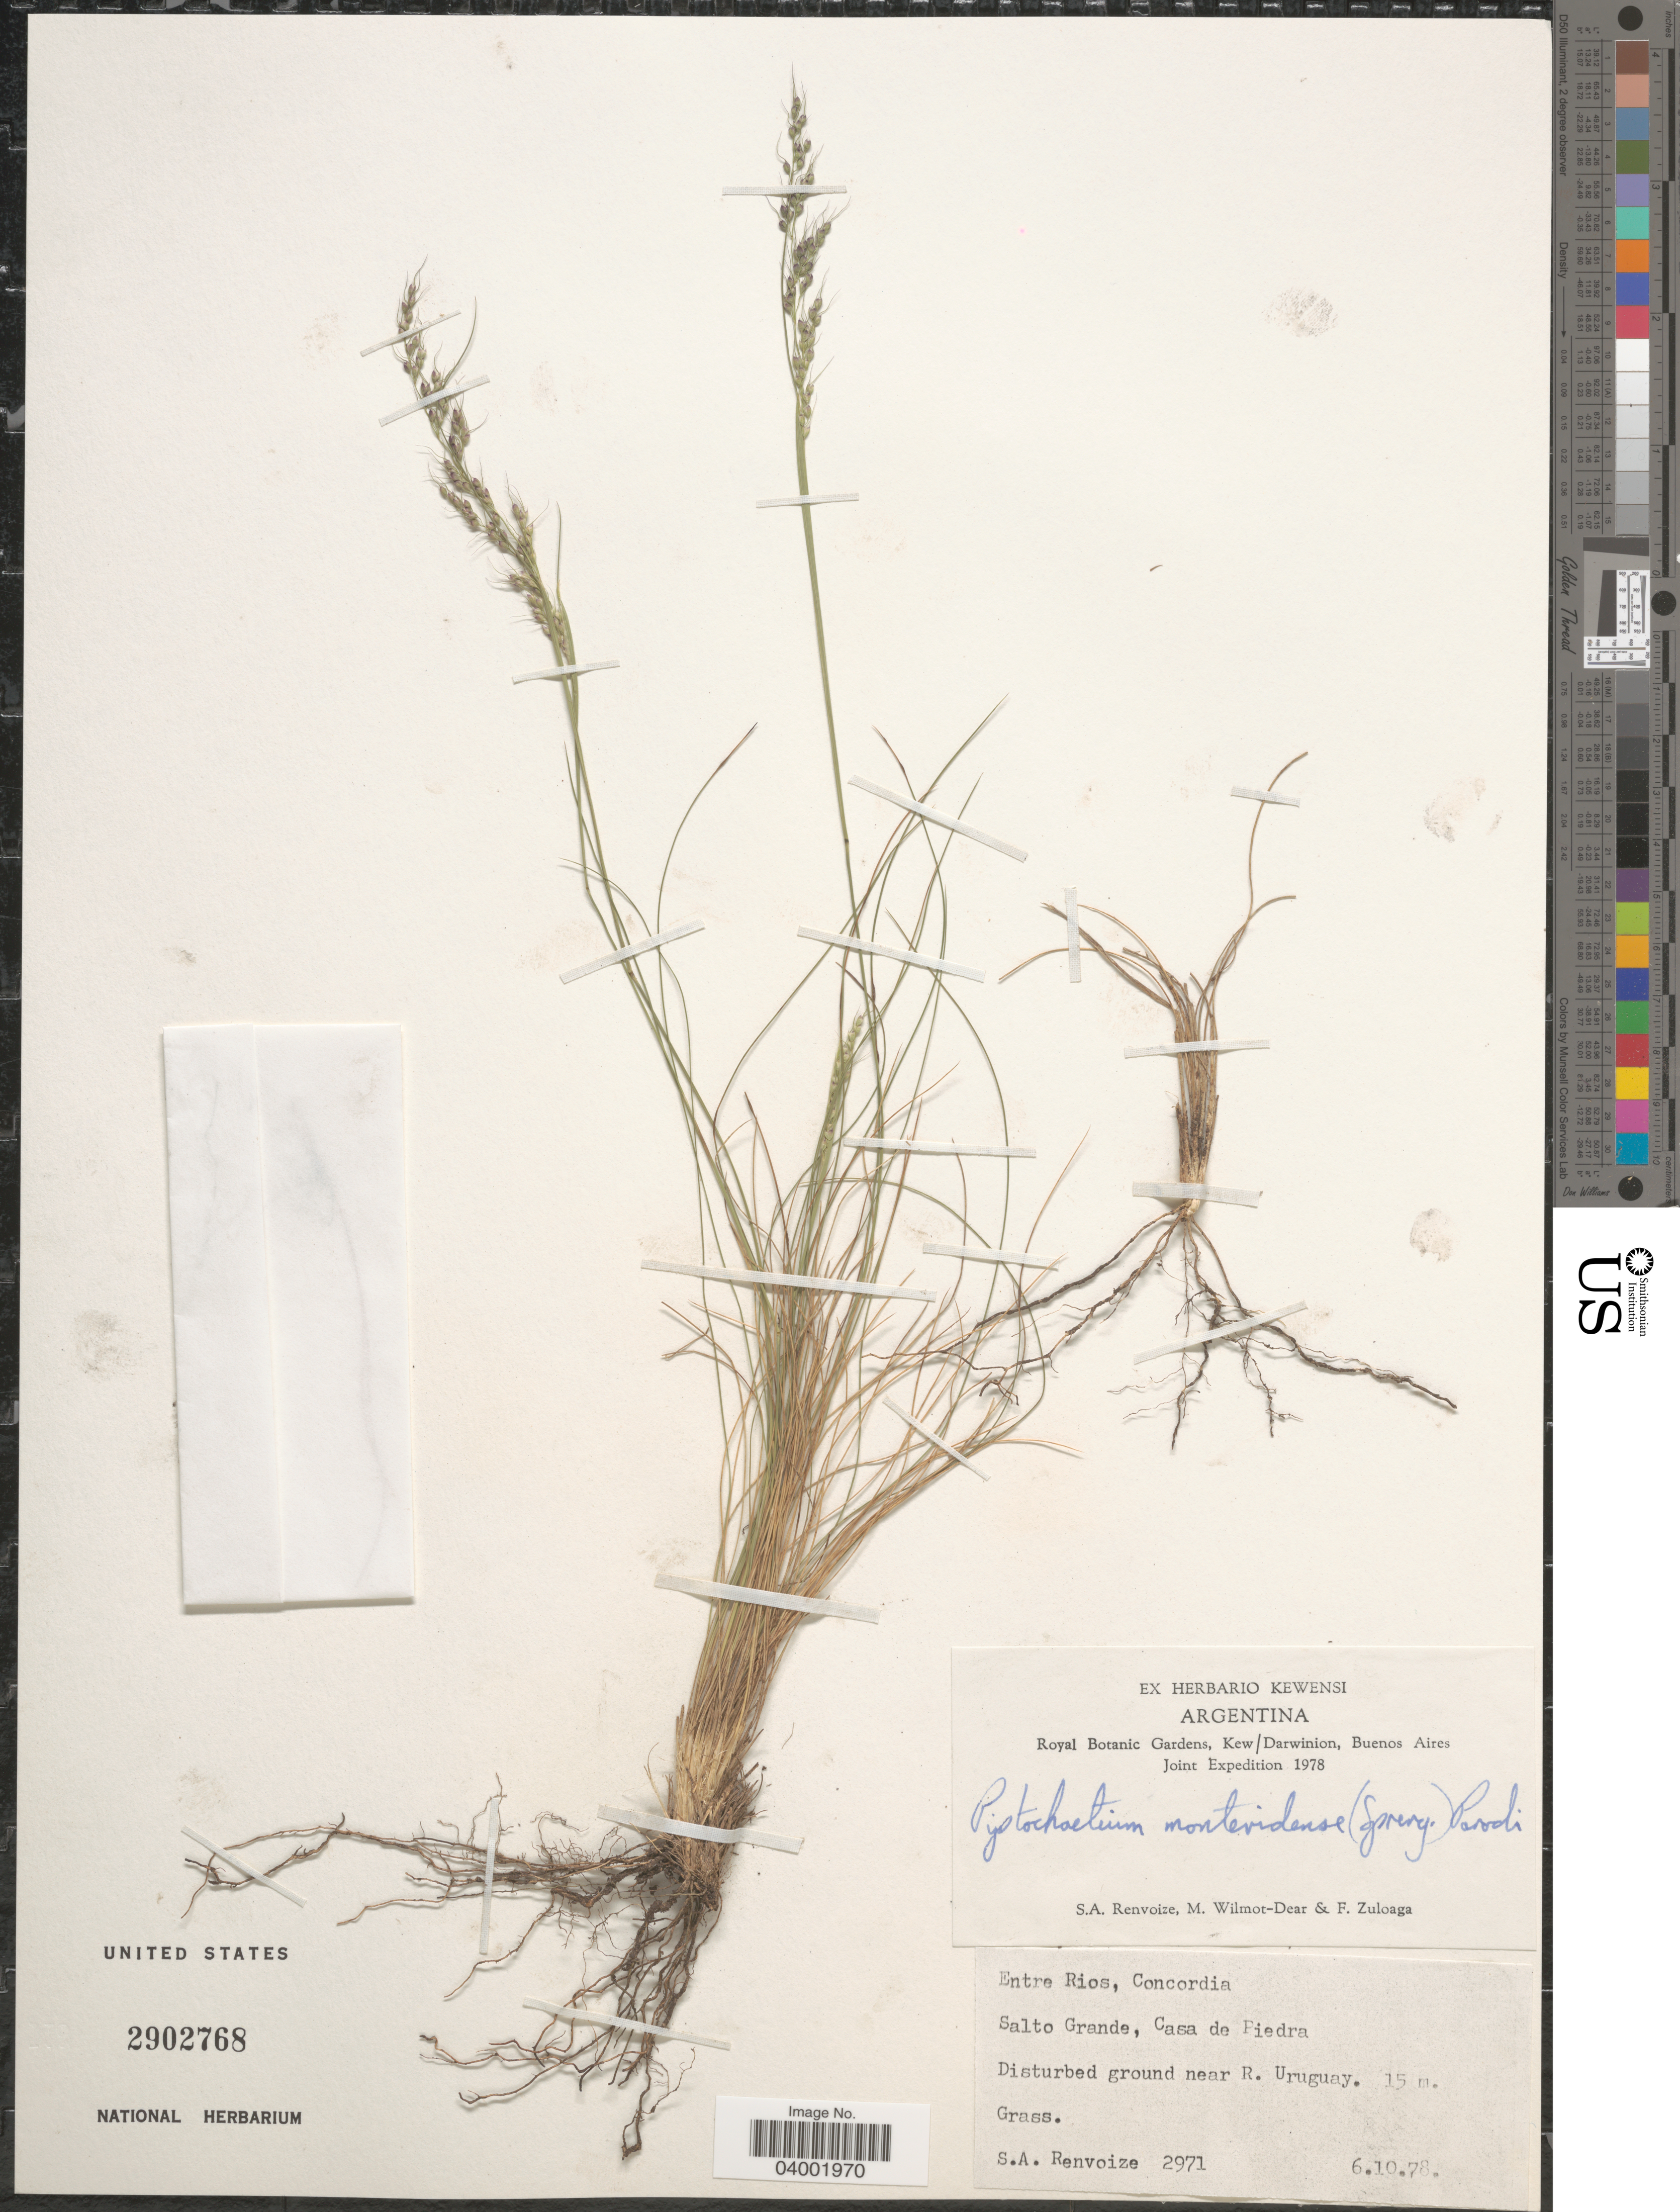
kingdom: Plantae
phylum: Tracheophyta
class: Liliopsida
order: Poales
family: Poaceae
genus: Piptochaetium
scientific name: Piptochaetium montevidense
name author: (Spreng.) Parodi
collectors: S. A. Renvoize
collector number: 2971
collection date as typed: Transcribed d/m/y: 6/10/78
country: Argentina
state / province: Entre Rios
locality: Concordia. Salto Grande, Casa de Fiedra.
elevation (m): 15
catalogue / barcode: US 2902768